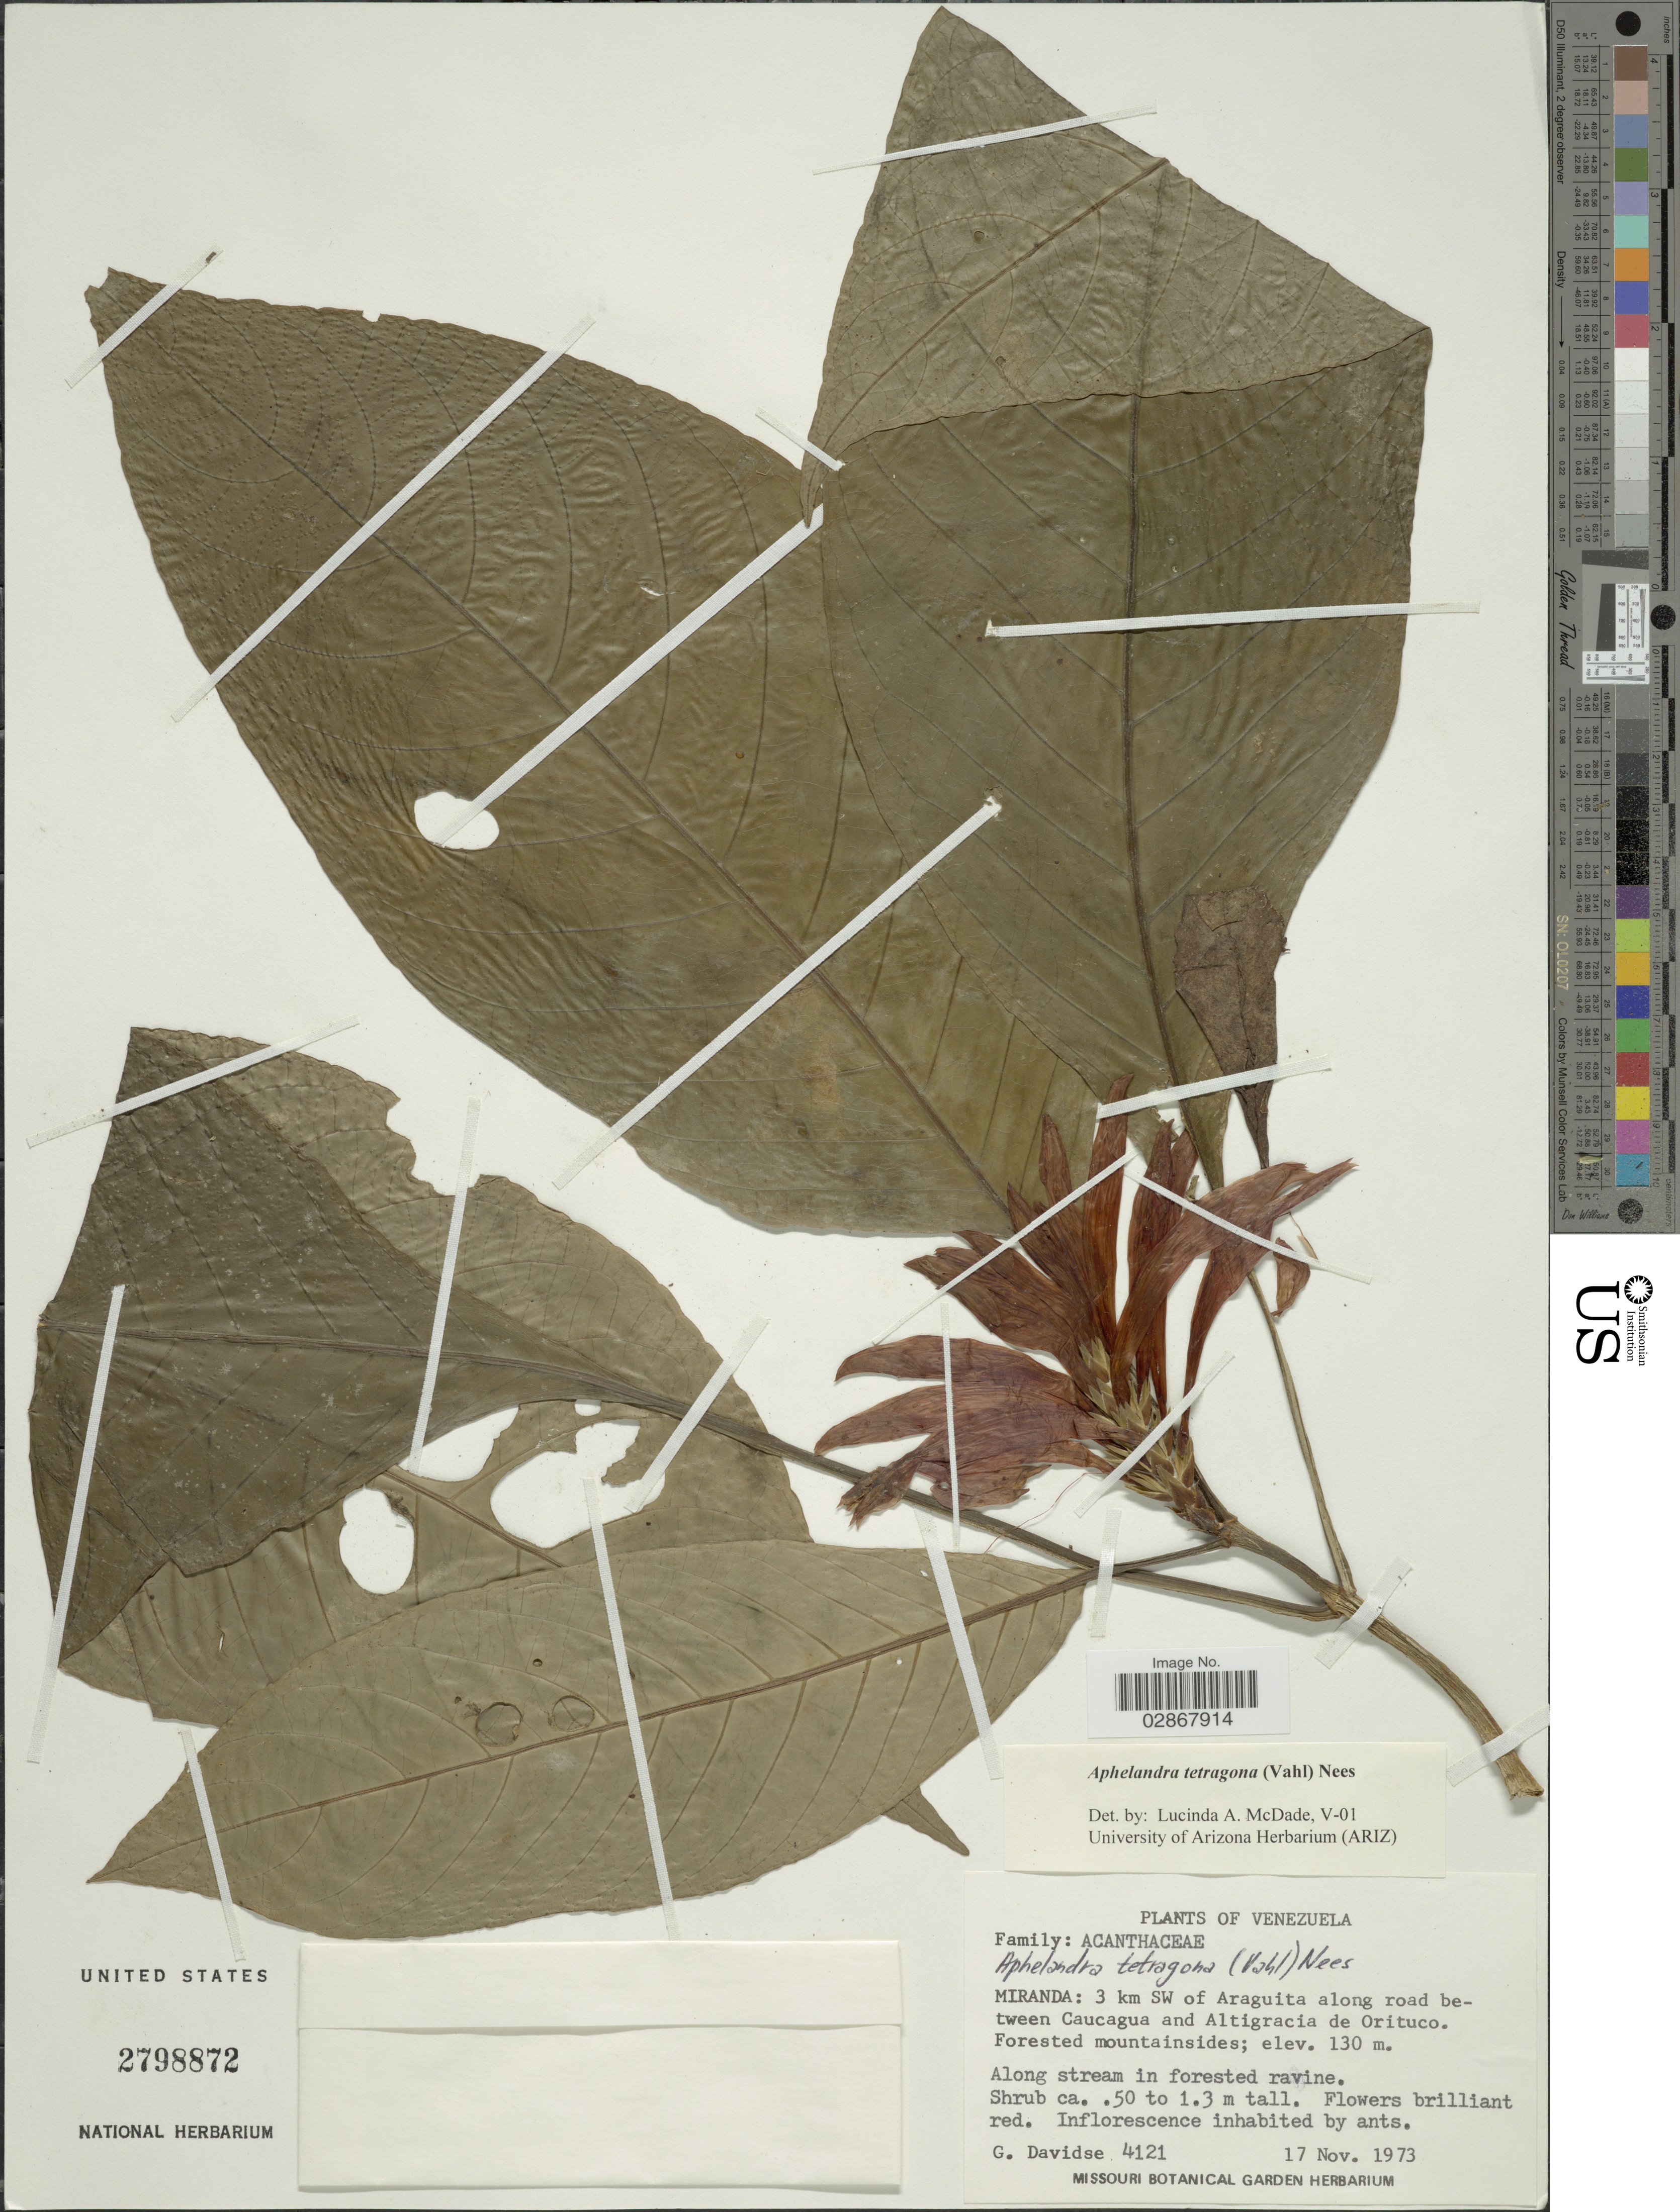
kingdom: Plantae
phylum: Tracheophyta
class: Magnoliopsida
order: Lamiales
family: Acanthaceae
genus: Aphelandra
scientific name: Aphelandra tetragona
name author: (Vahl) Nees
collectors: G. Davidse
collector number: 4121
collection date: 1973-11-17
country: Venezuela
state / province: Miranda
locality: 3 km SW of Araguita along road between Caucagua and Altigracia de Orituco.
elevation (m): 130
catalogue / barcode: US 2798872